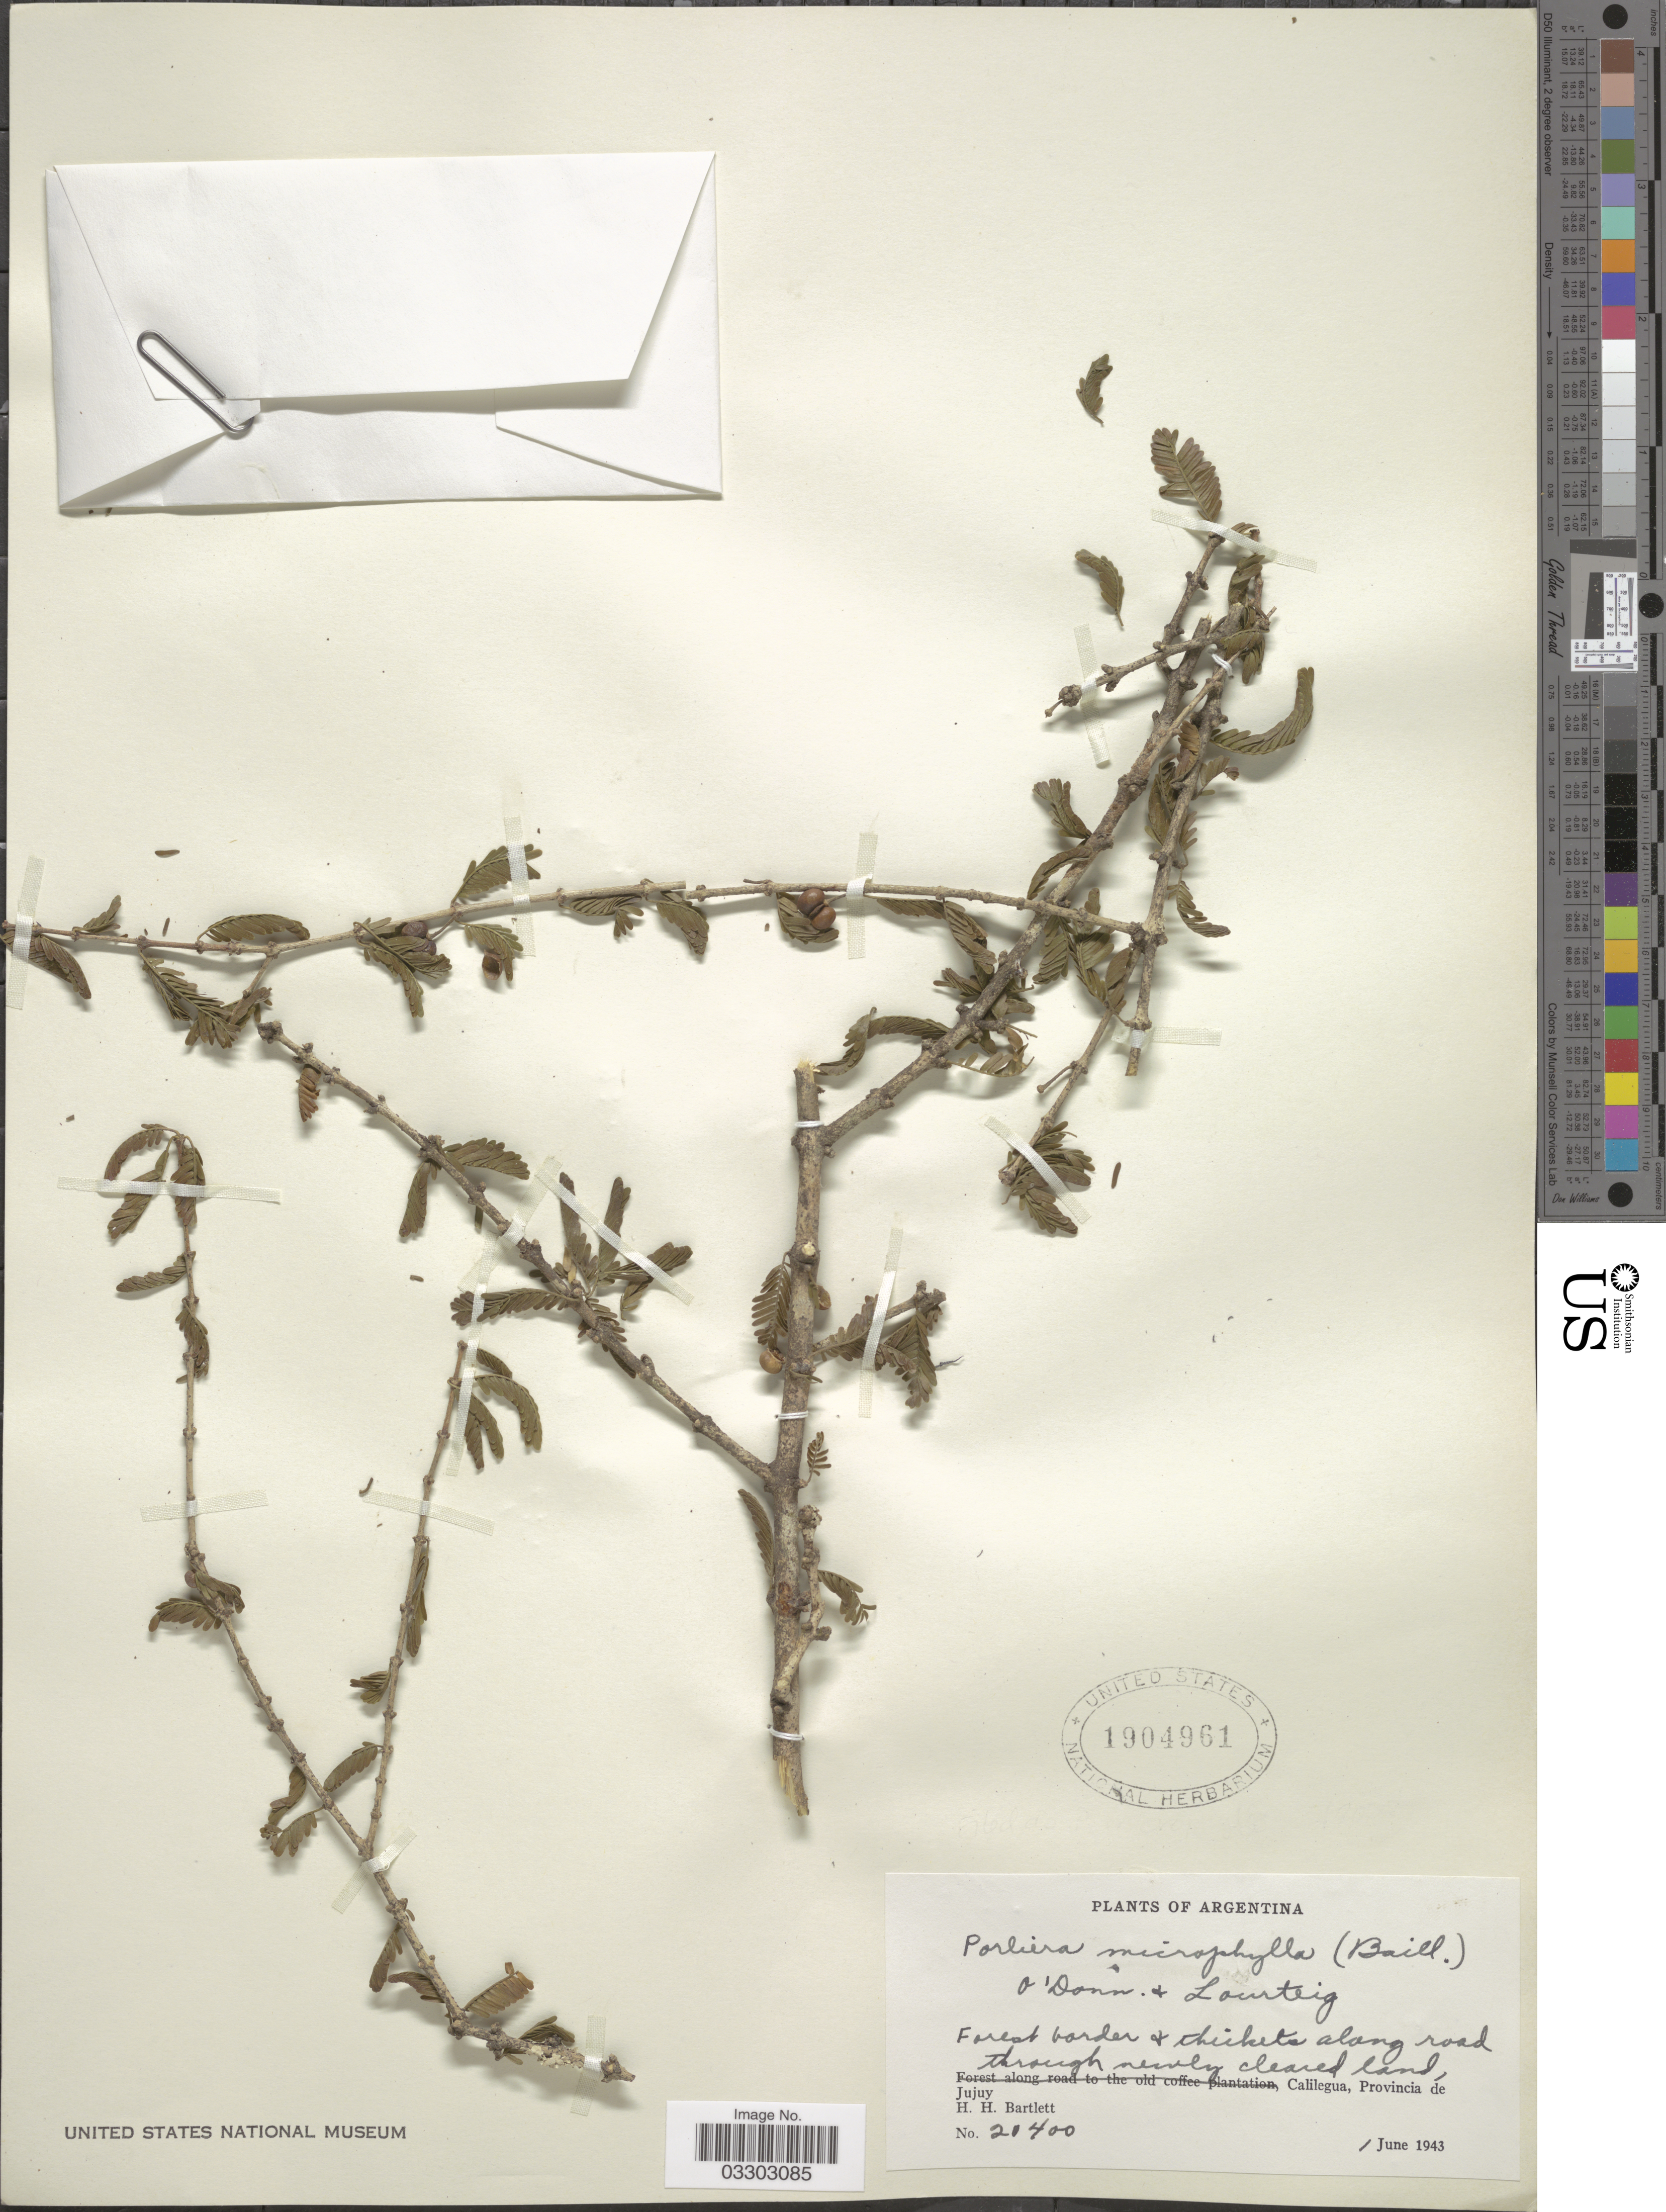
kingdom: Plantae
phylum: Tracheophyta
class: Magnoliopsida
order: Zygophyllales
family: Zygophyllaceae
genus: Porlieria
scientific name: Porlieria microphylla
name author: (Baill.) Descole et al.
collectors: H. H. Bartlett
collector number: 21400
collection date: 1943-06-01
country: Argentina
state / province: Jujuy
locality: Forest border & thicket along road through newly cleared land, Calilegua.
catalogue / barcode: US 1904961